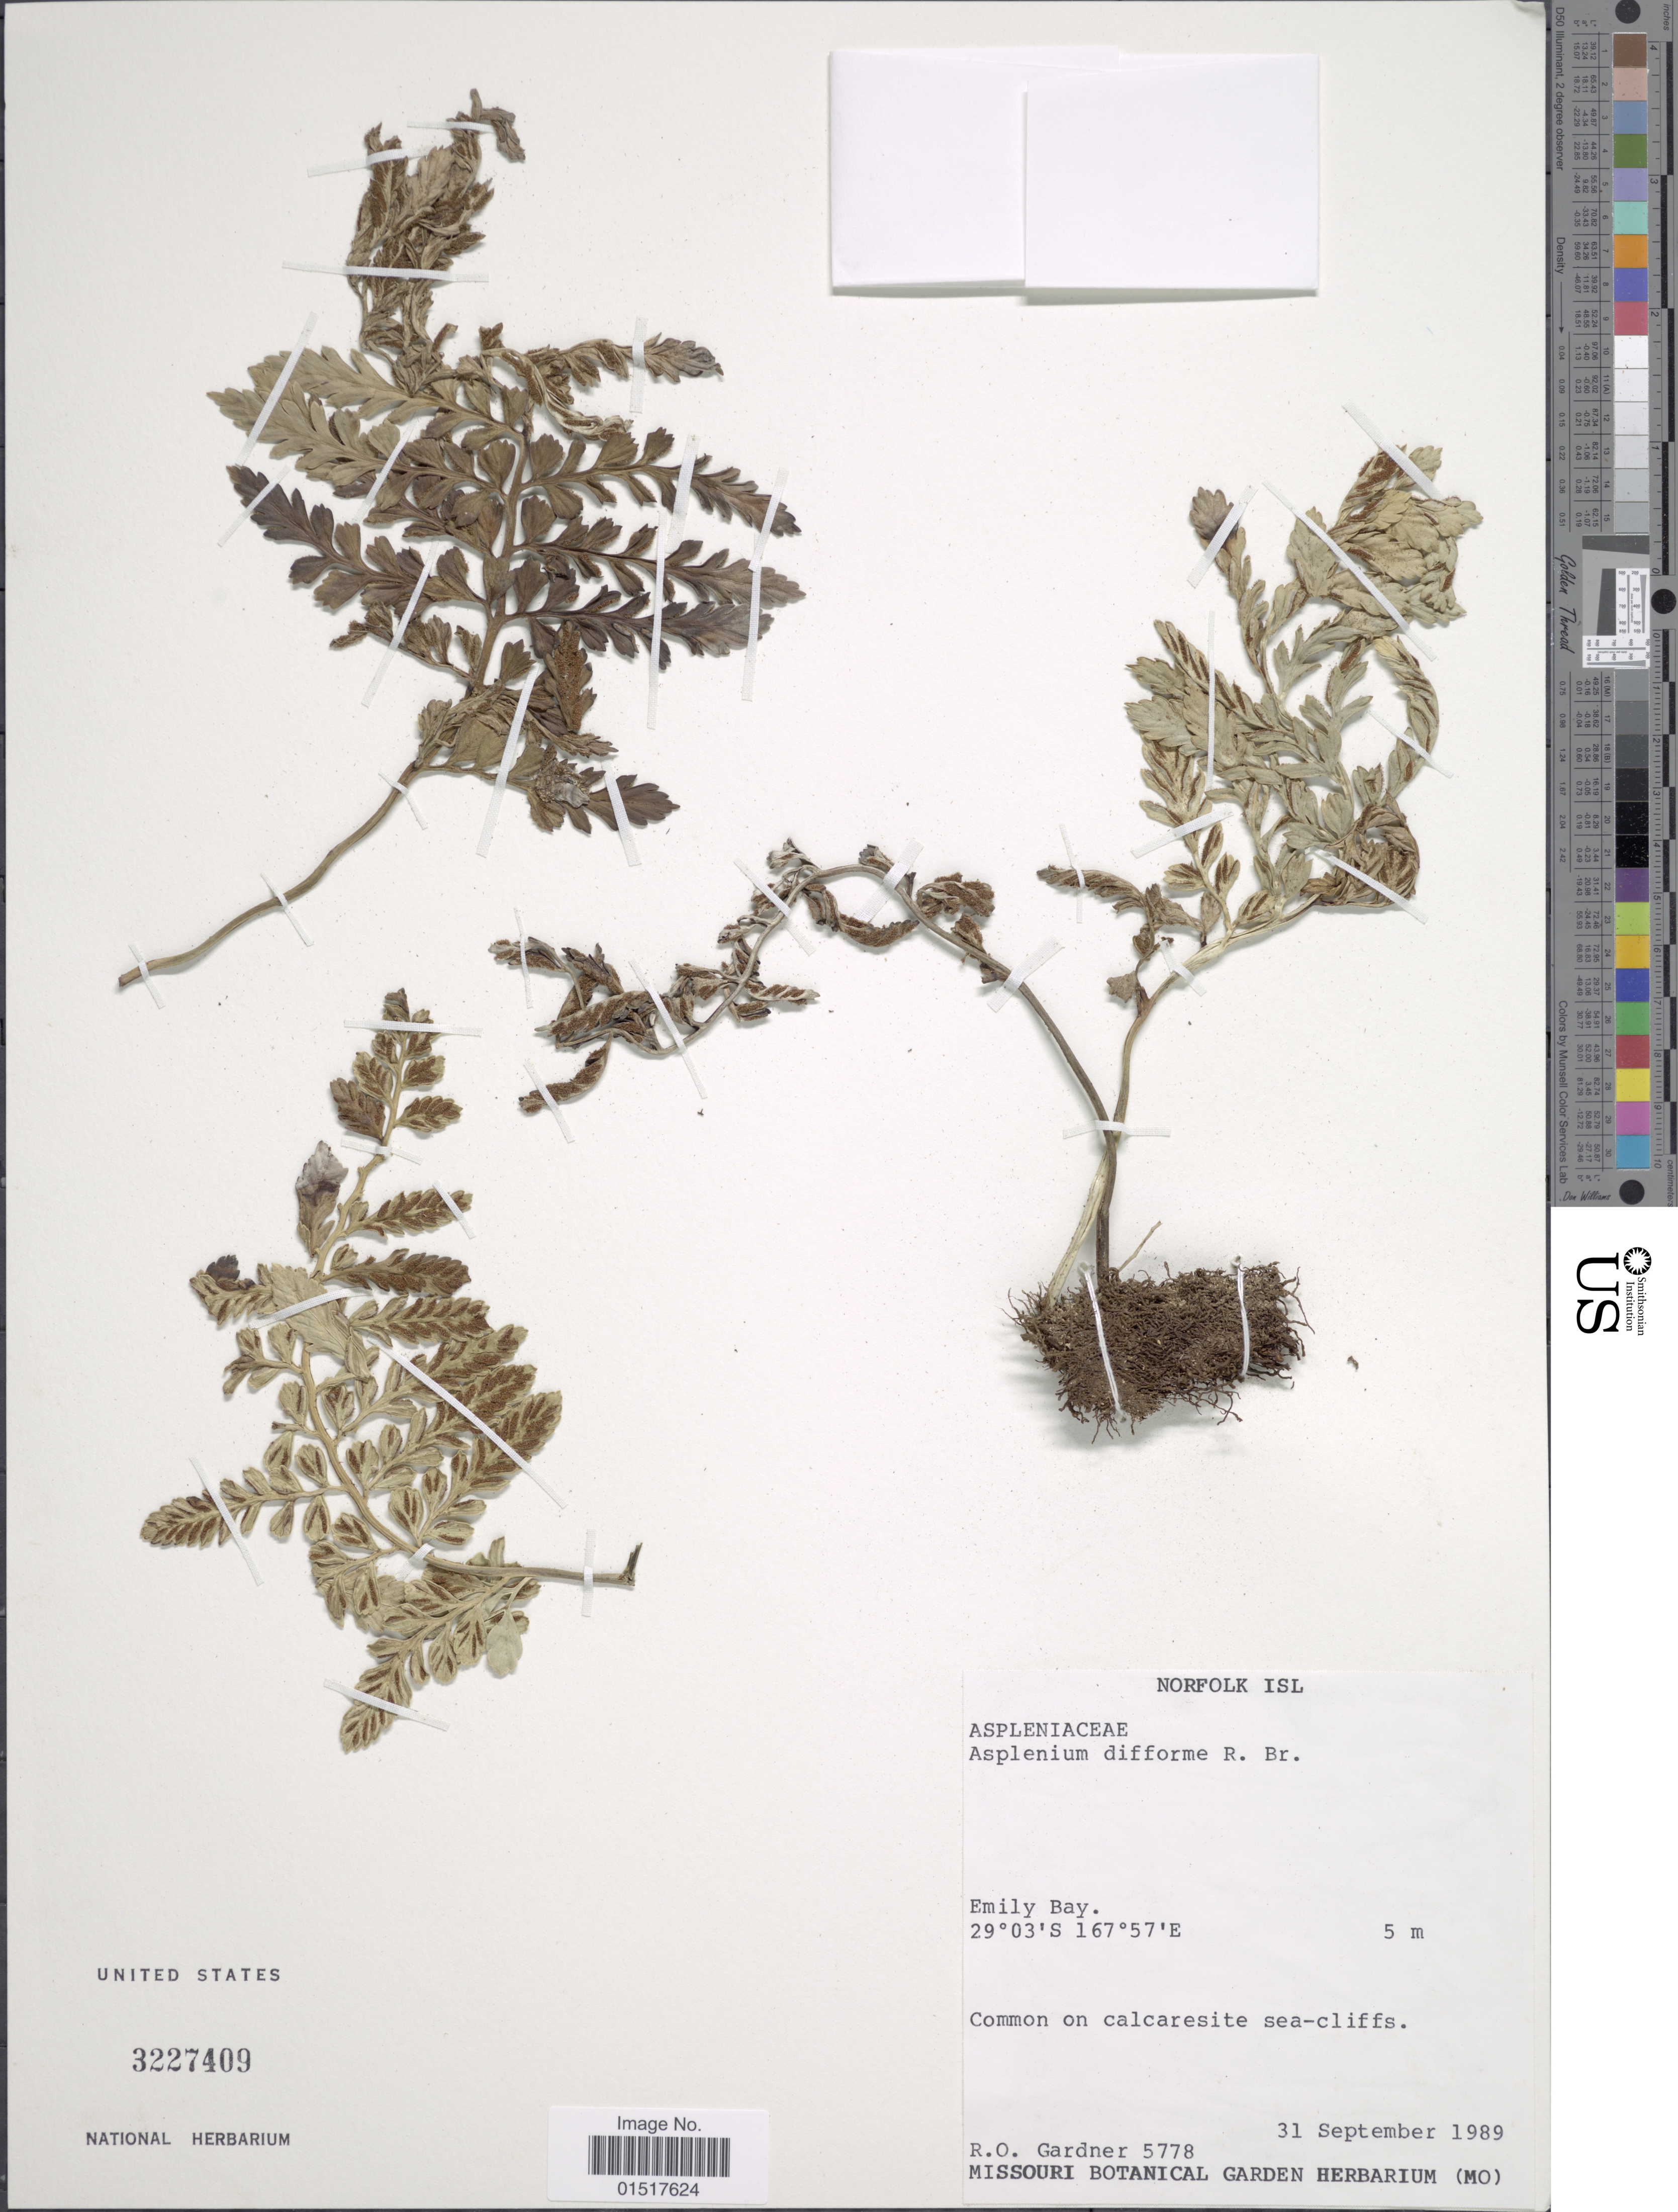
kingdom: Plantae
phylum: Tracheophyta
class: Polypodiopsida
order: Polypodiales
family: Aspleniaceae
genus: Asplenium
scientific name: Asplenium difforme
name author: R. Br.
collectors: R. O. Gardner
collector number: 5778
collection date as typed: Transcribed d/m/y: 31/9/1989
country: Australia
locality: Norfolk Isl. Emily Bay.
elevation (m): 5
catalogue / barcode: US 3227409